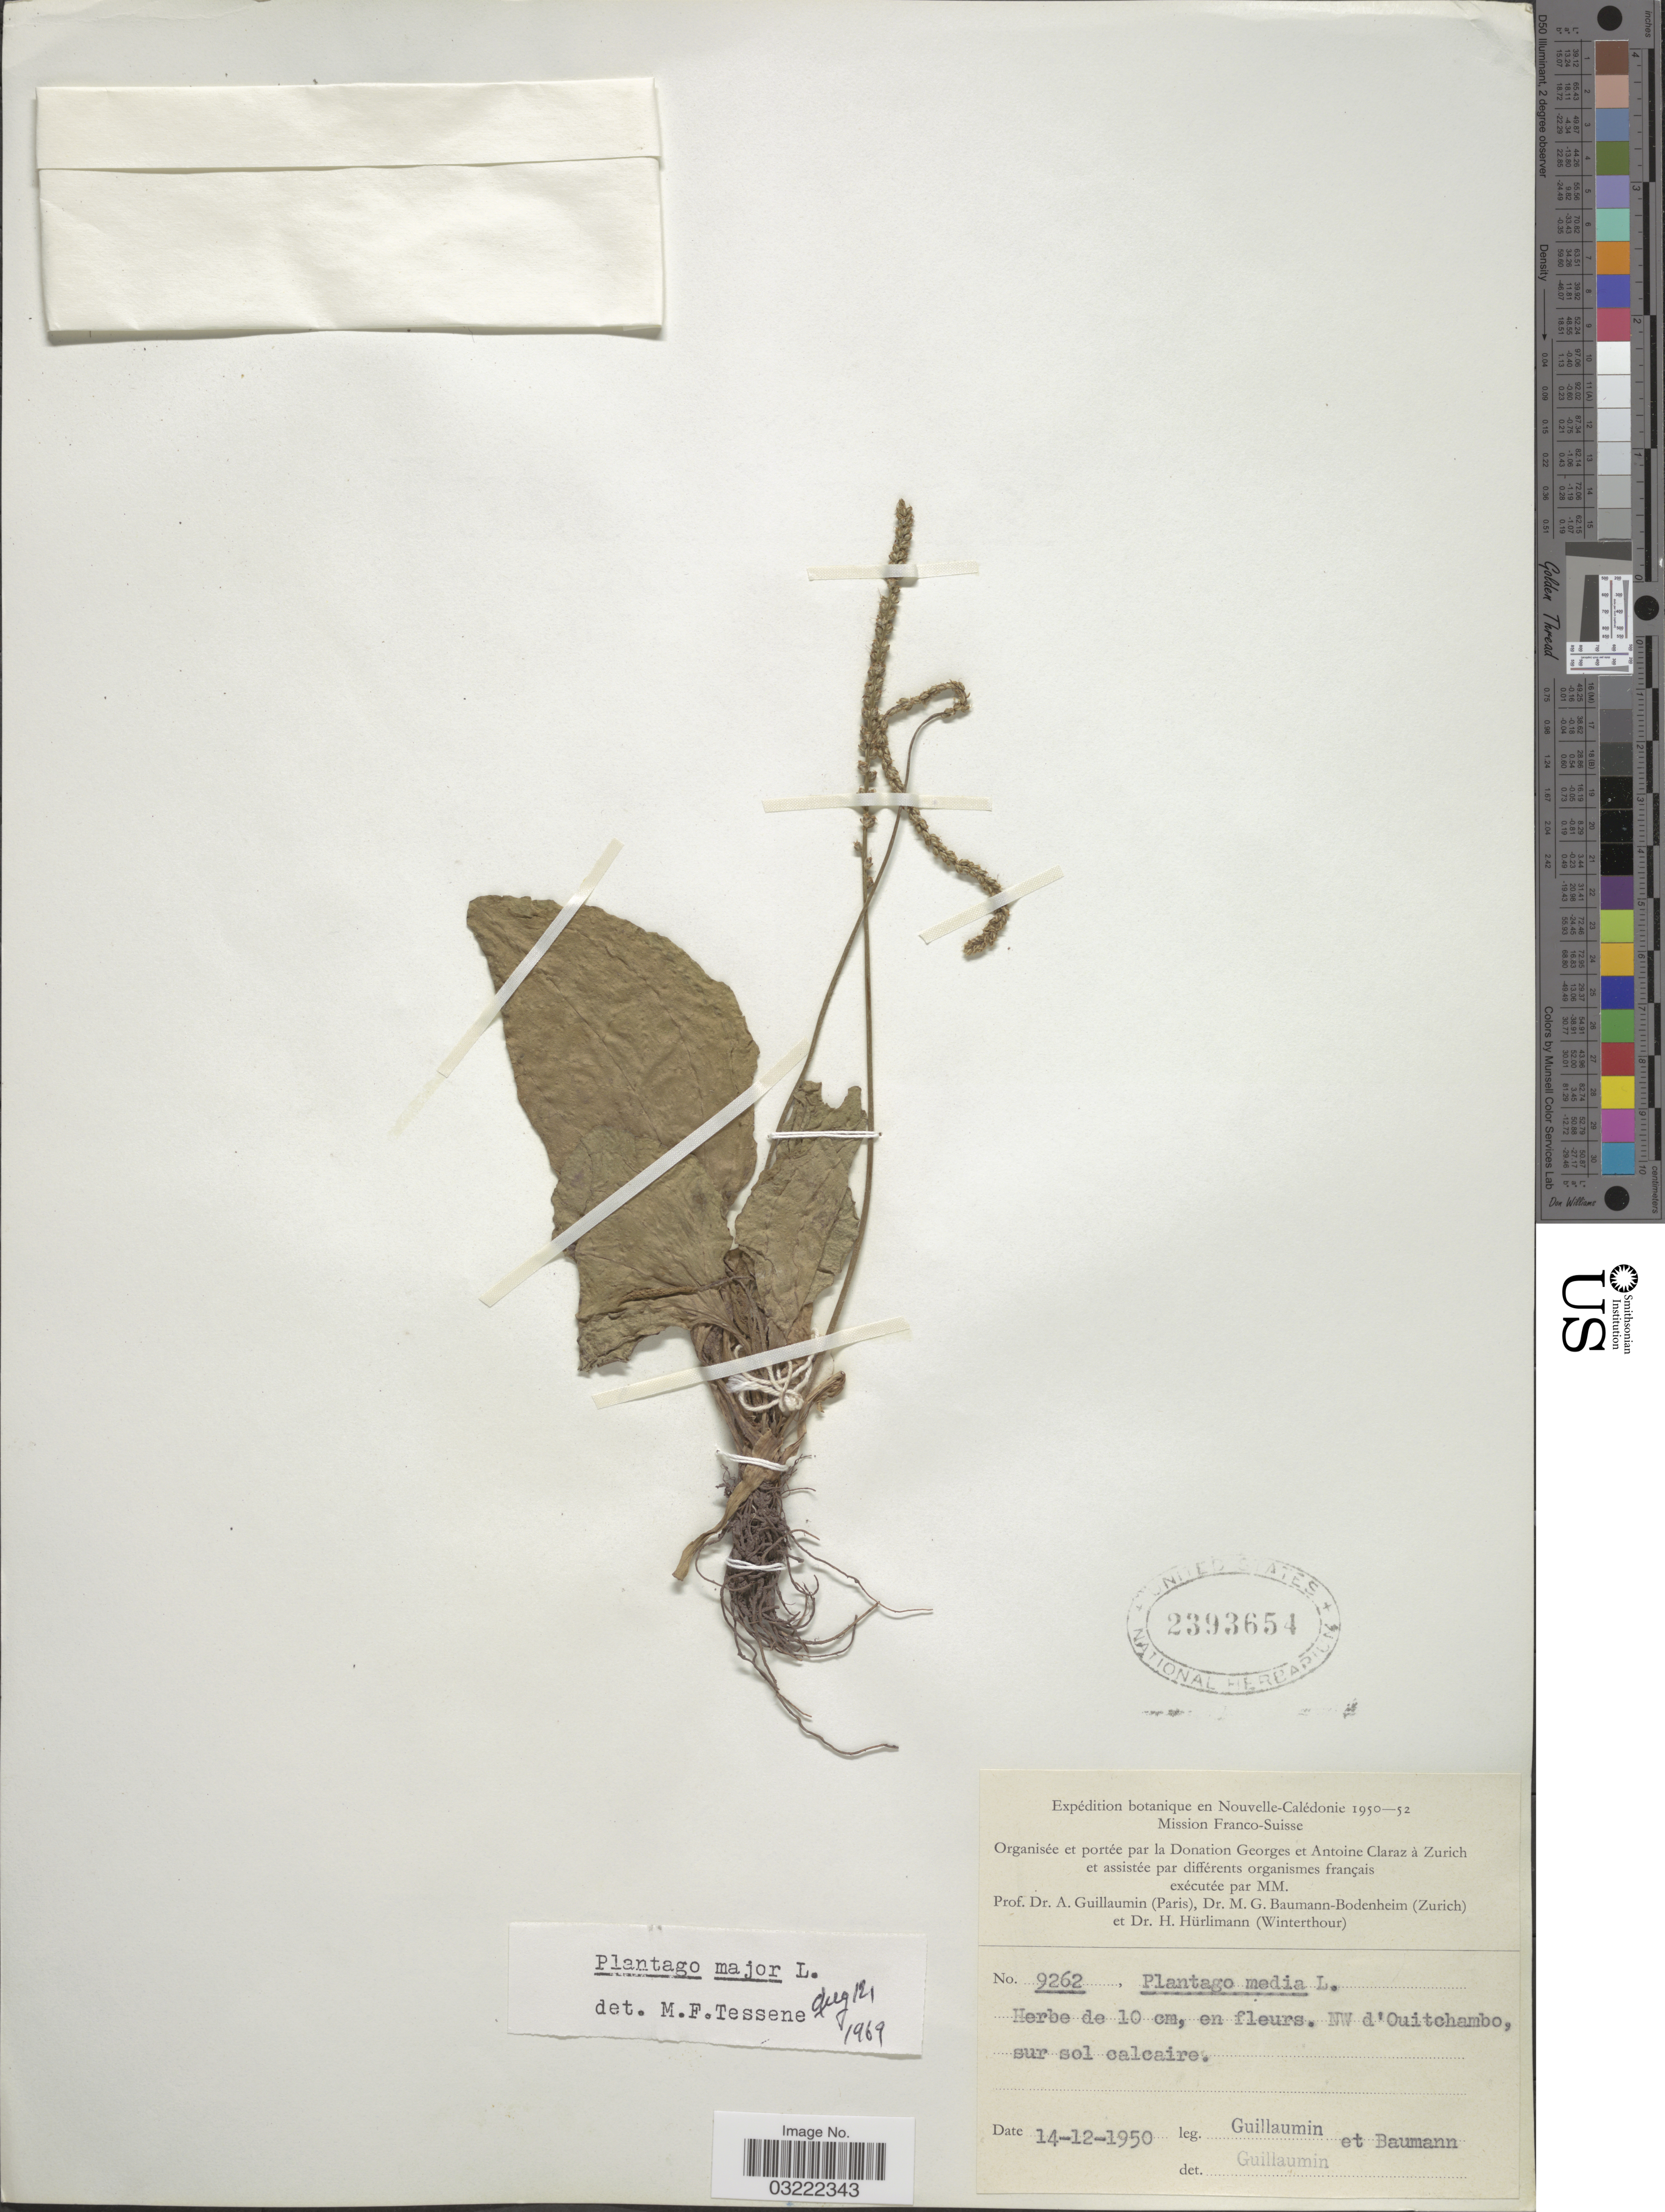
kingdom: Plantae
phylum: Tracheophyta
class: Magnoliopsida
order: Lamiales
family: Plantaginaceae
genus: Plantago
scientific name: Plantago major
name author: L.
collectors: A. Guillaumin & M. G. Baumann-Bodenheim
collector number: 9262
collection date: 1950-12-14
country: New Caledonia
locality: Nouvelle-Calédonie, NW d'Ouitchambo.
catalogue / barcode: US 2393654